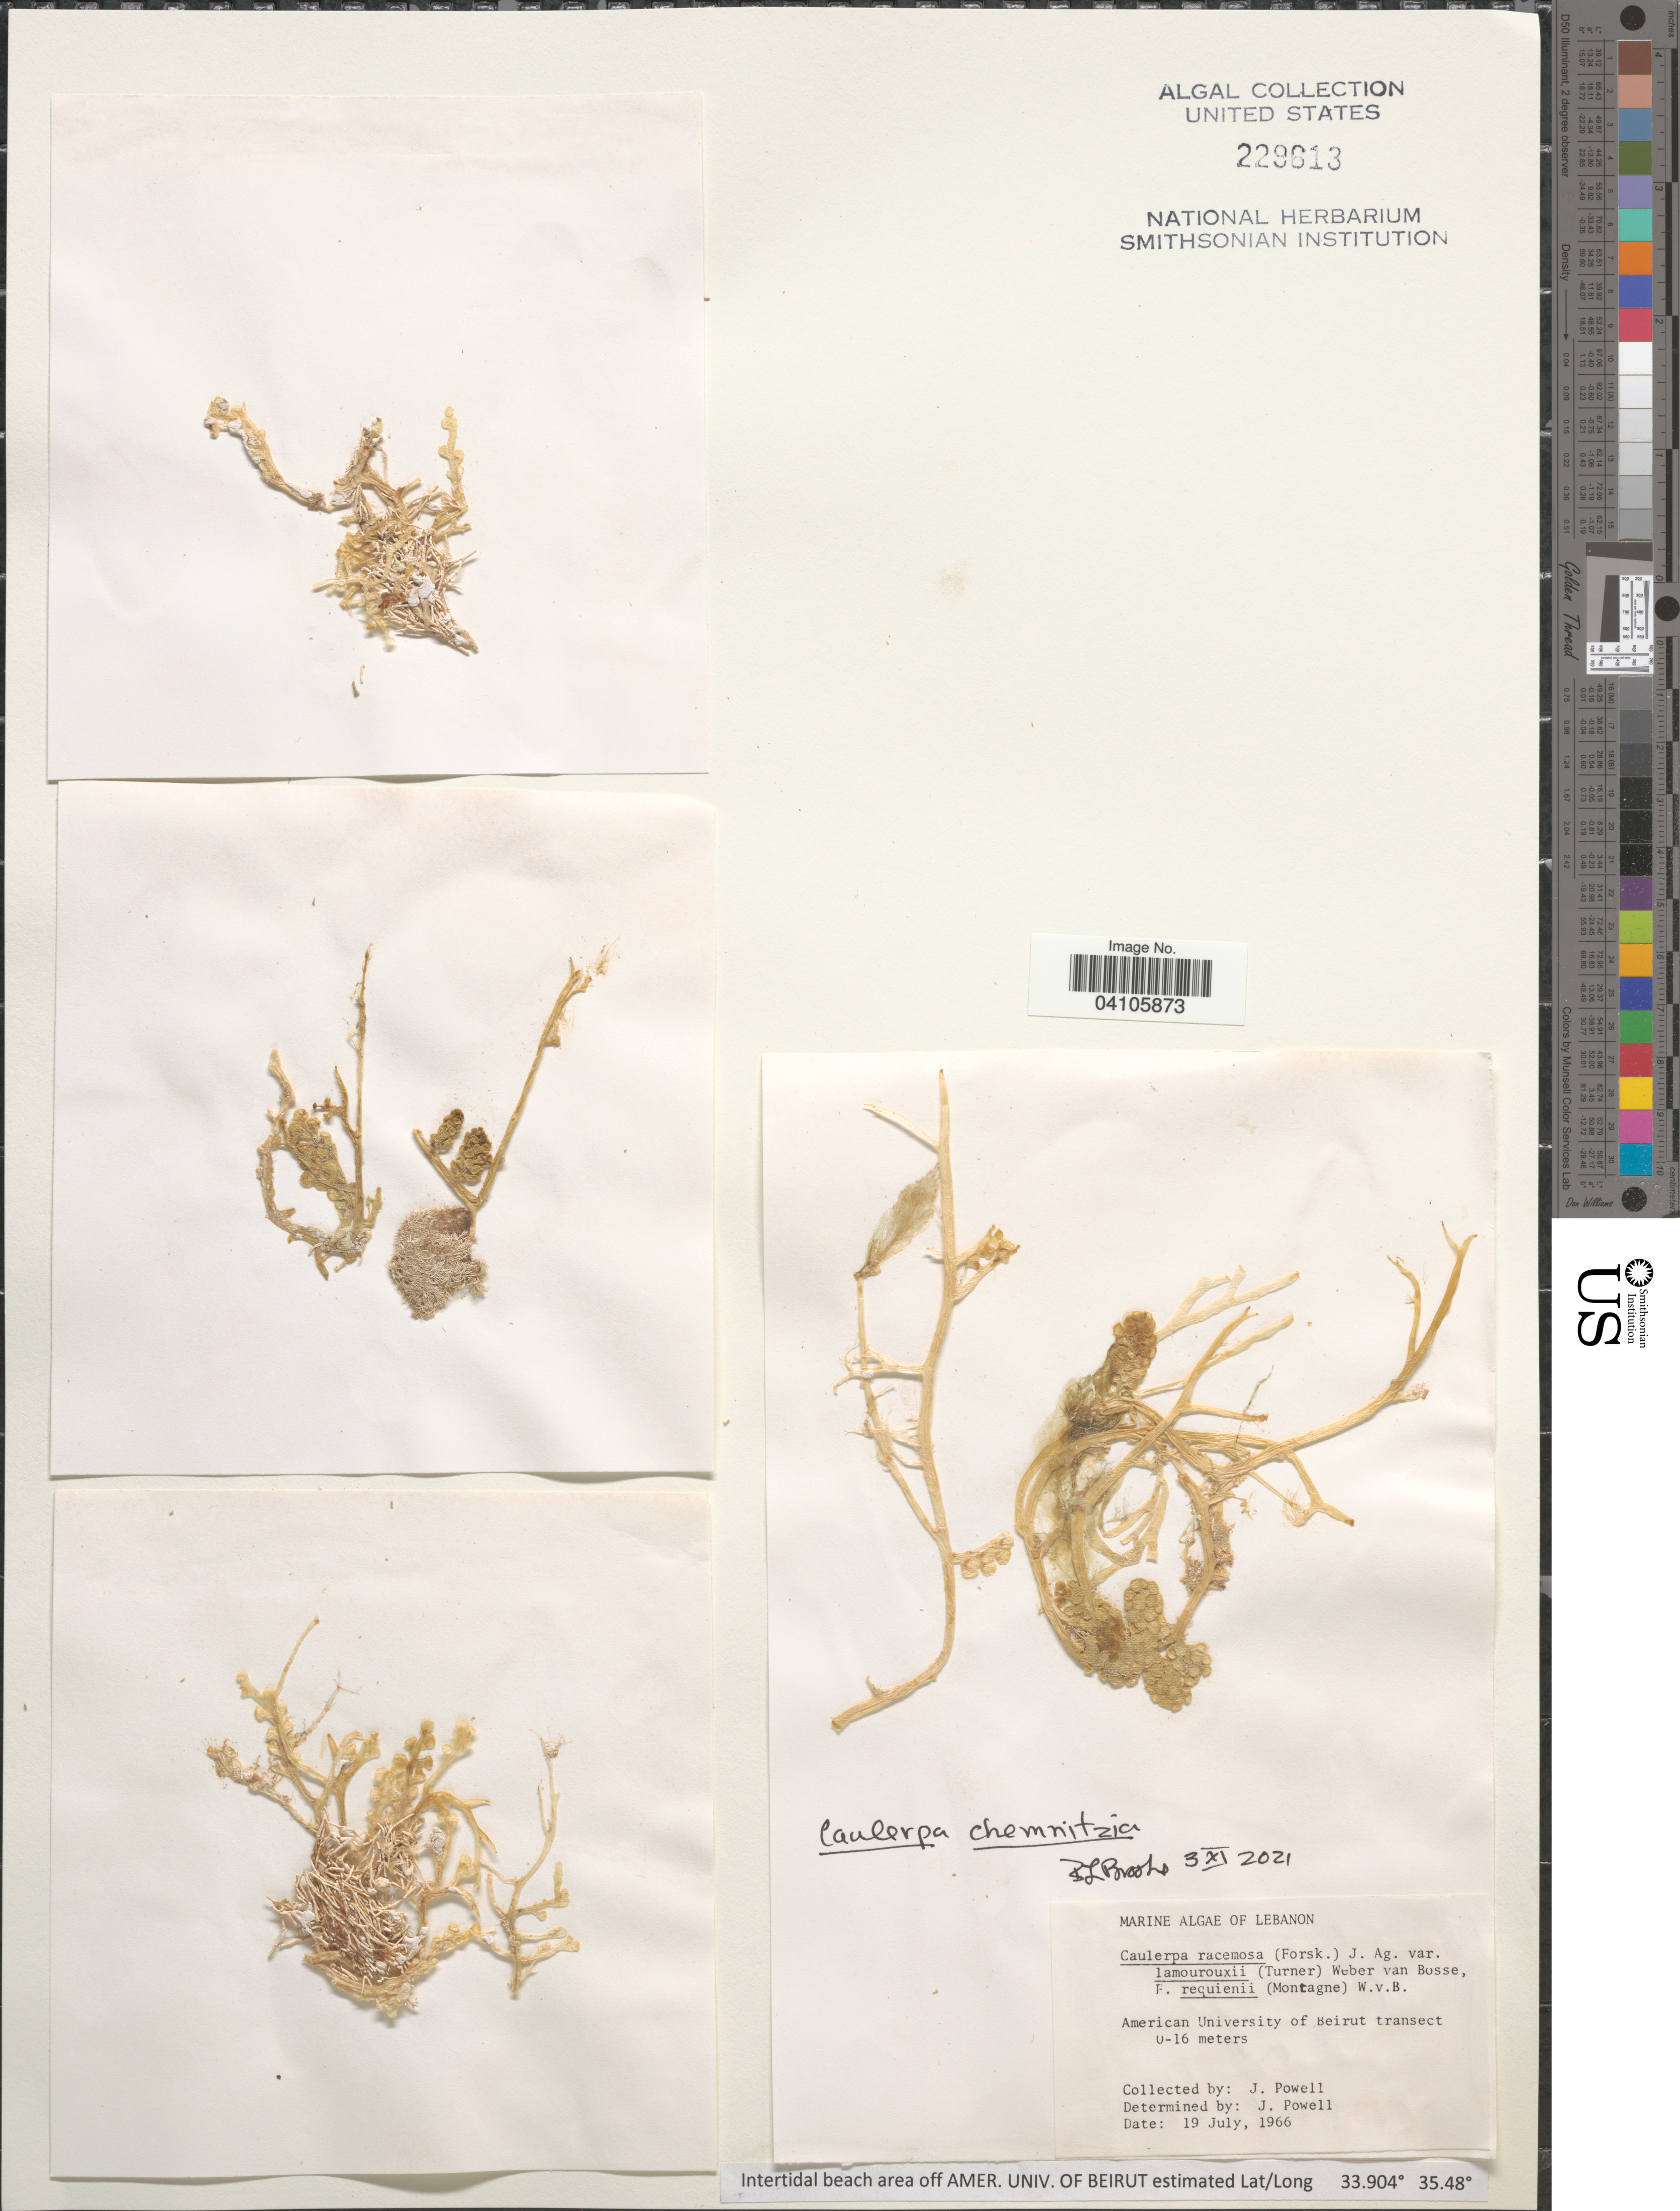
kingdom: Plantae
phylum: Chlorophyta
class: Ulvophyceae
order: Bryopsidales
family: Caulerpaceae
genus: Caulerpa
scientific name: Caulerpa chemnitzia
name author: (Esper) J.V.Lamouroux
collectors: J. Powell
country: Lebanon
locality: American University of Beirut transect.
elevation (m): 0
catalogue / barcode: US 229613